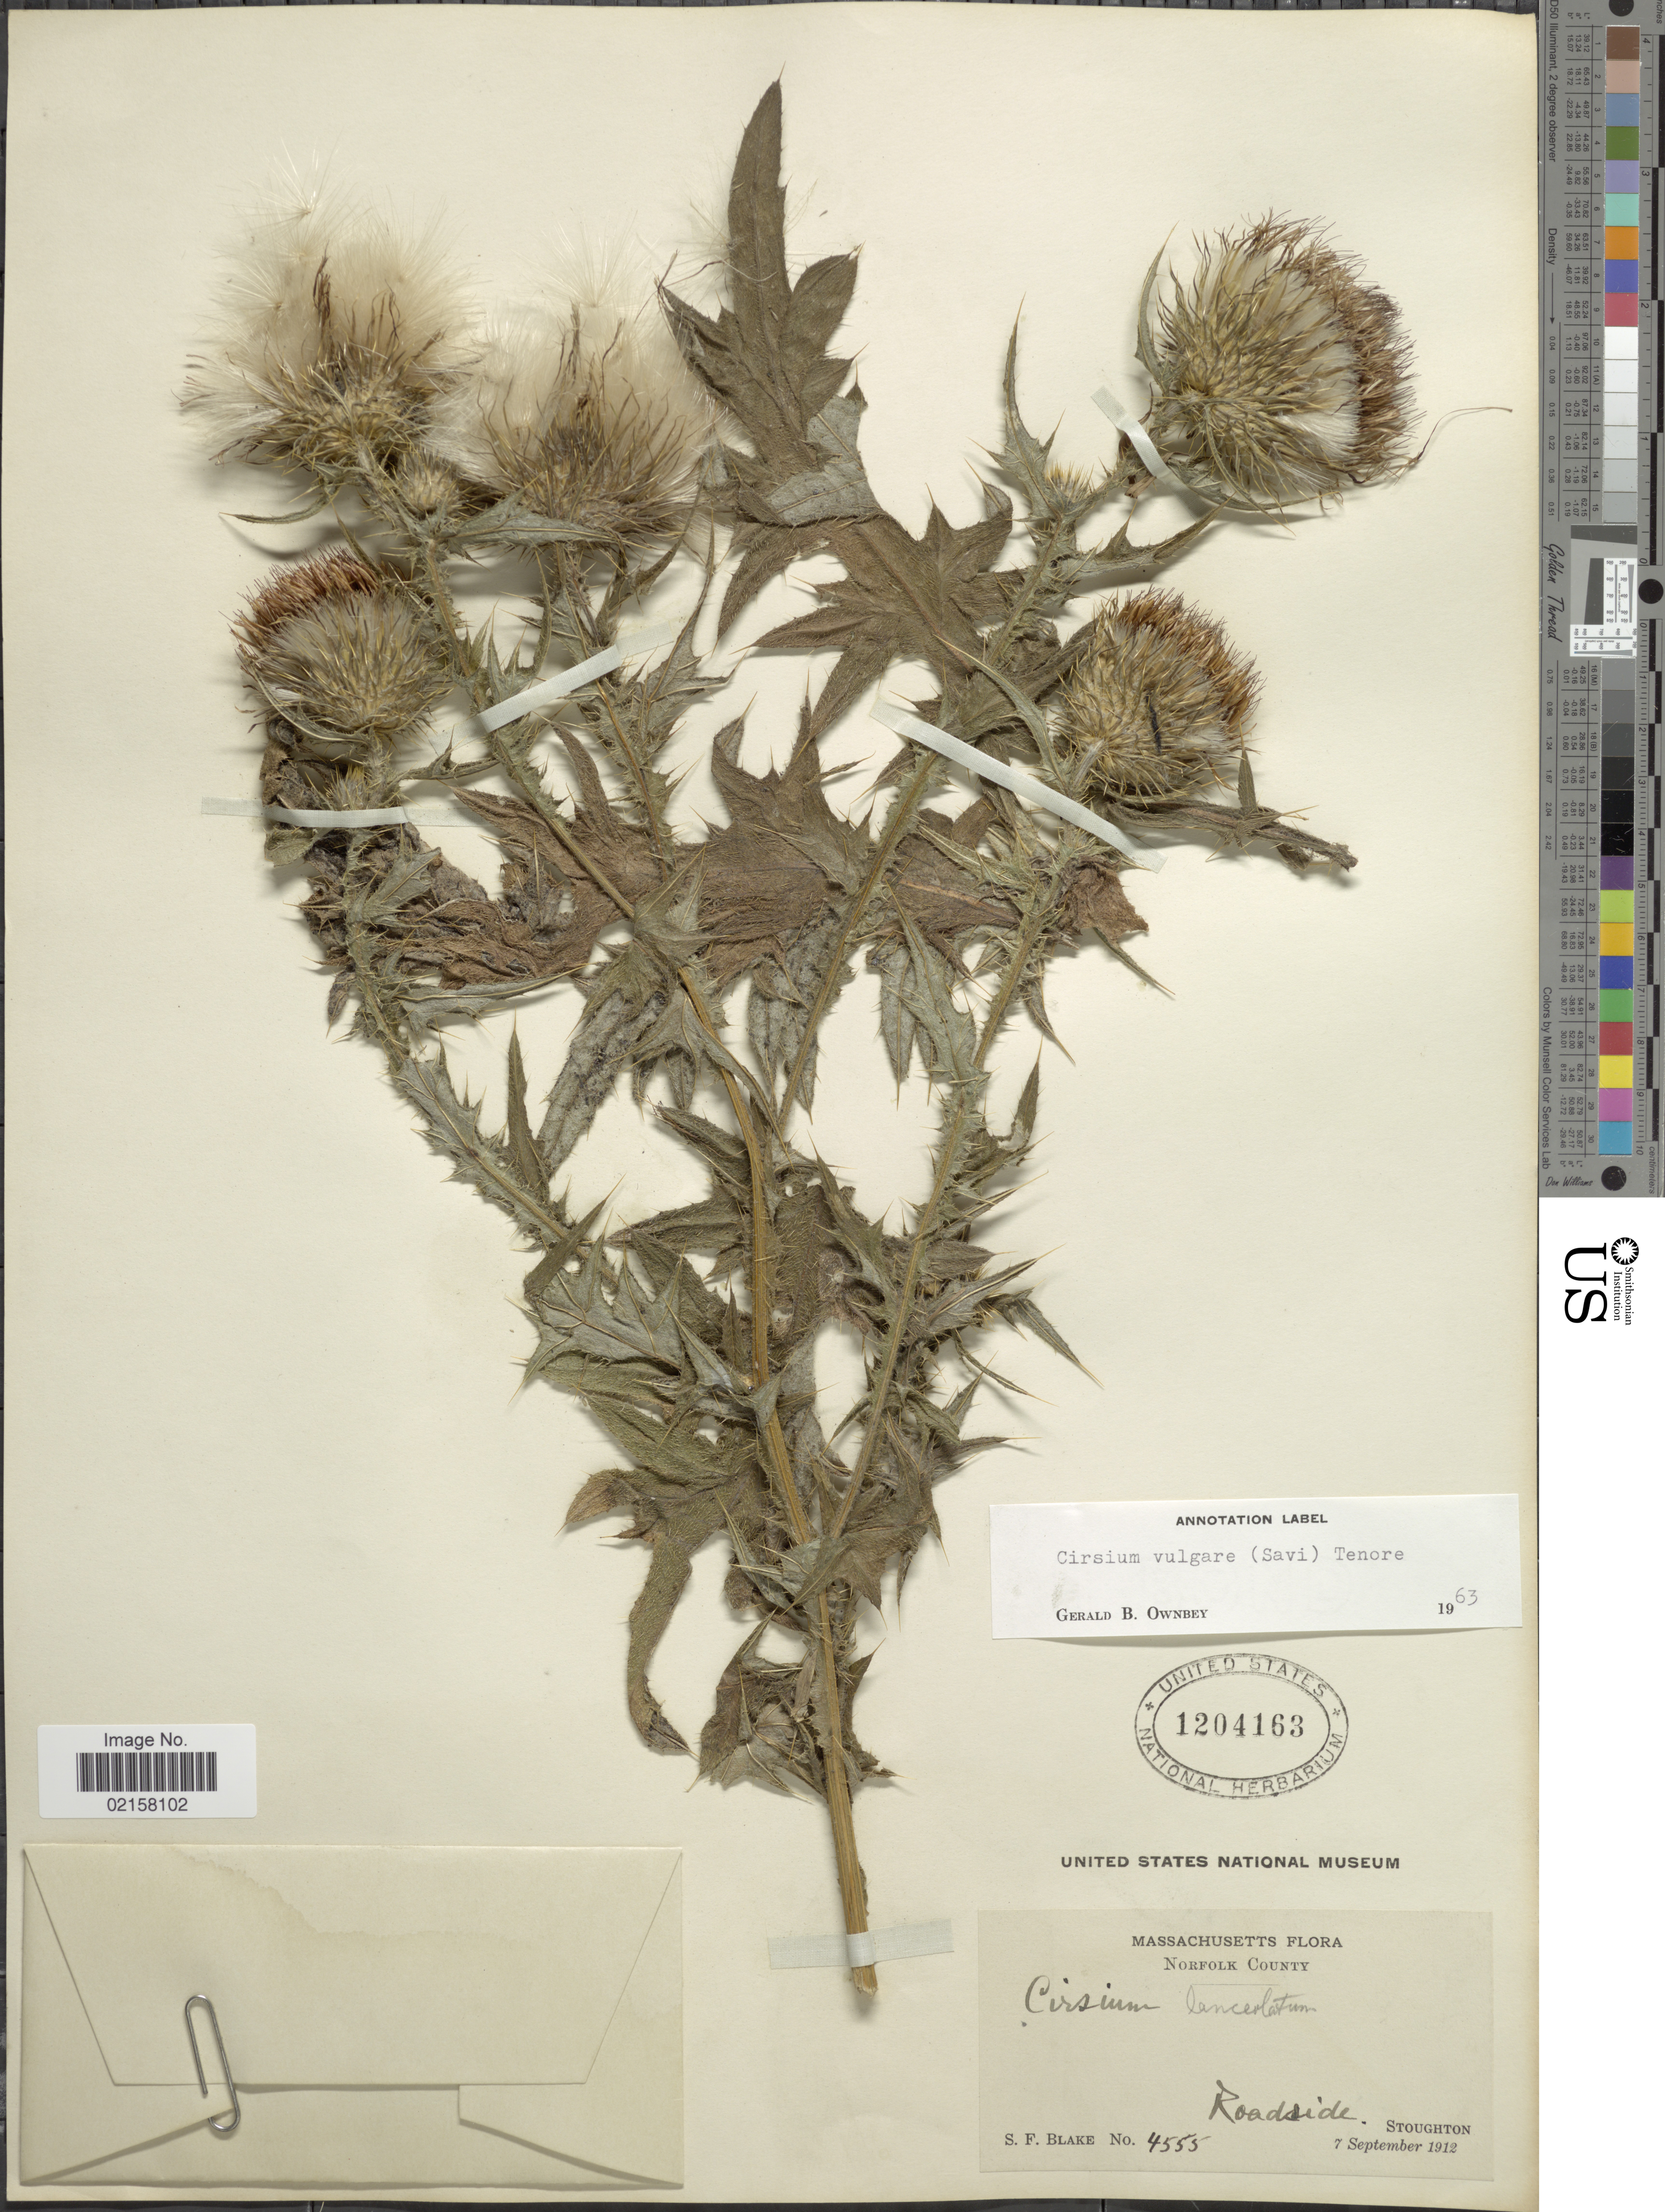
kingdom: Plantae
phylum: Tracheophyta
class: Magnoliopsida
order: Asterales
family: Asteraceae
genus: Cirsium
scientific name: Cirsium vulgare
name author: (Savi) Ten.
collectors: S. Blake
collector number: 4555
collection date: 1912-09-07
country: United States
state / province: Massachusetts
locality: Norfolk County, roadside Stoughton.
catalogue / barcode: US 1204163